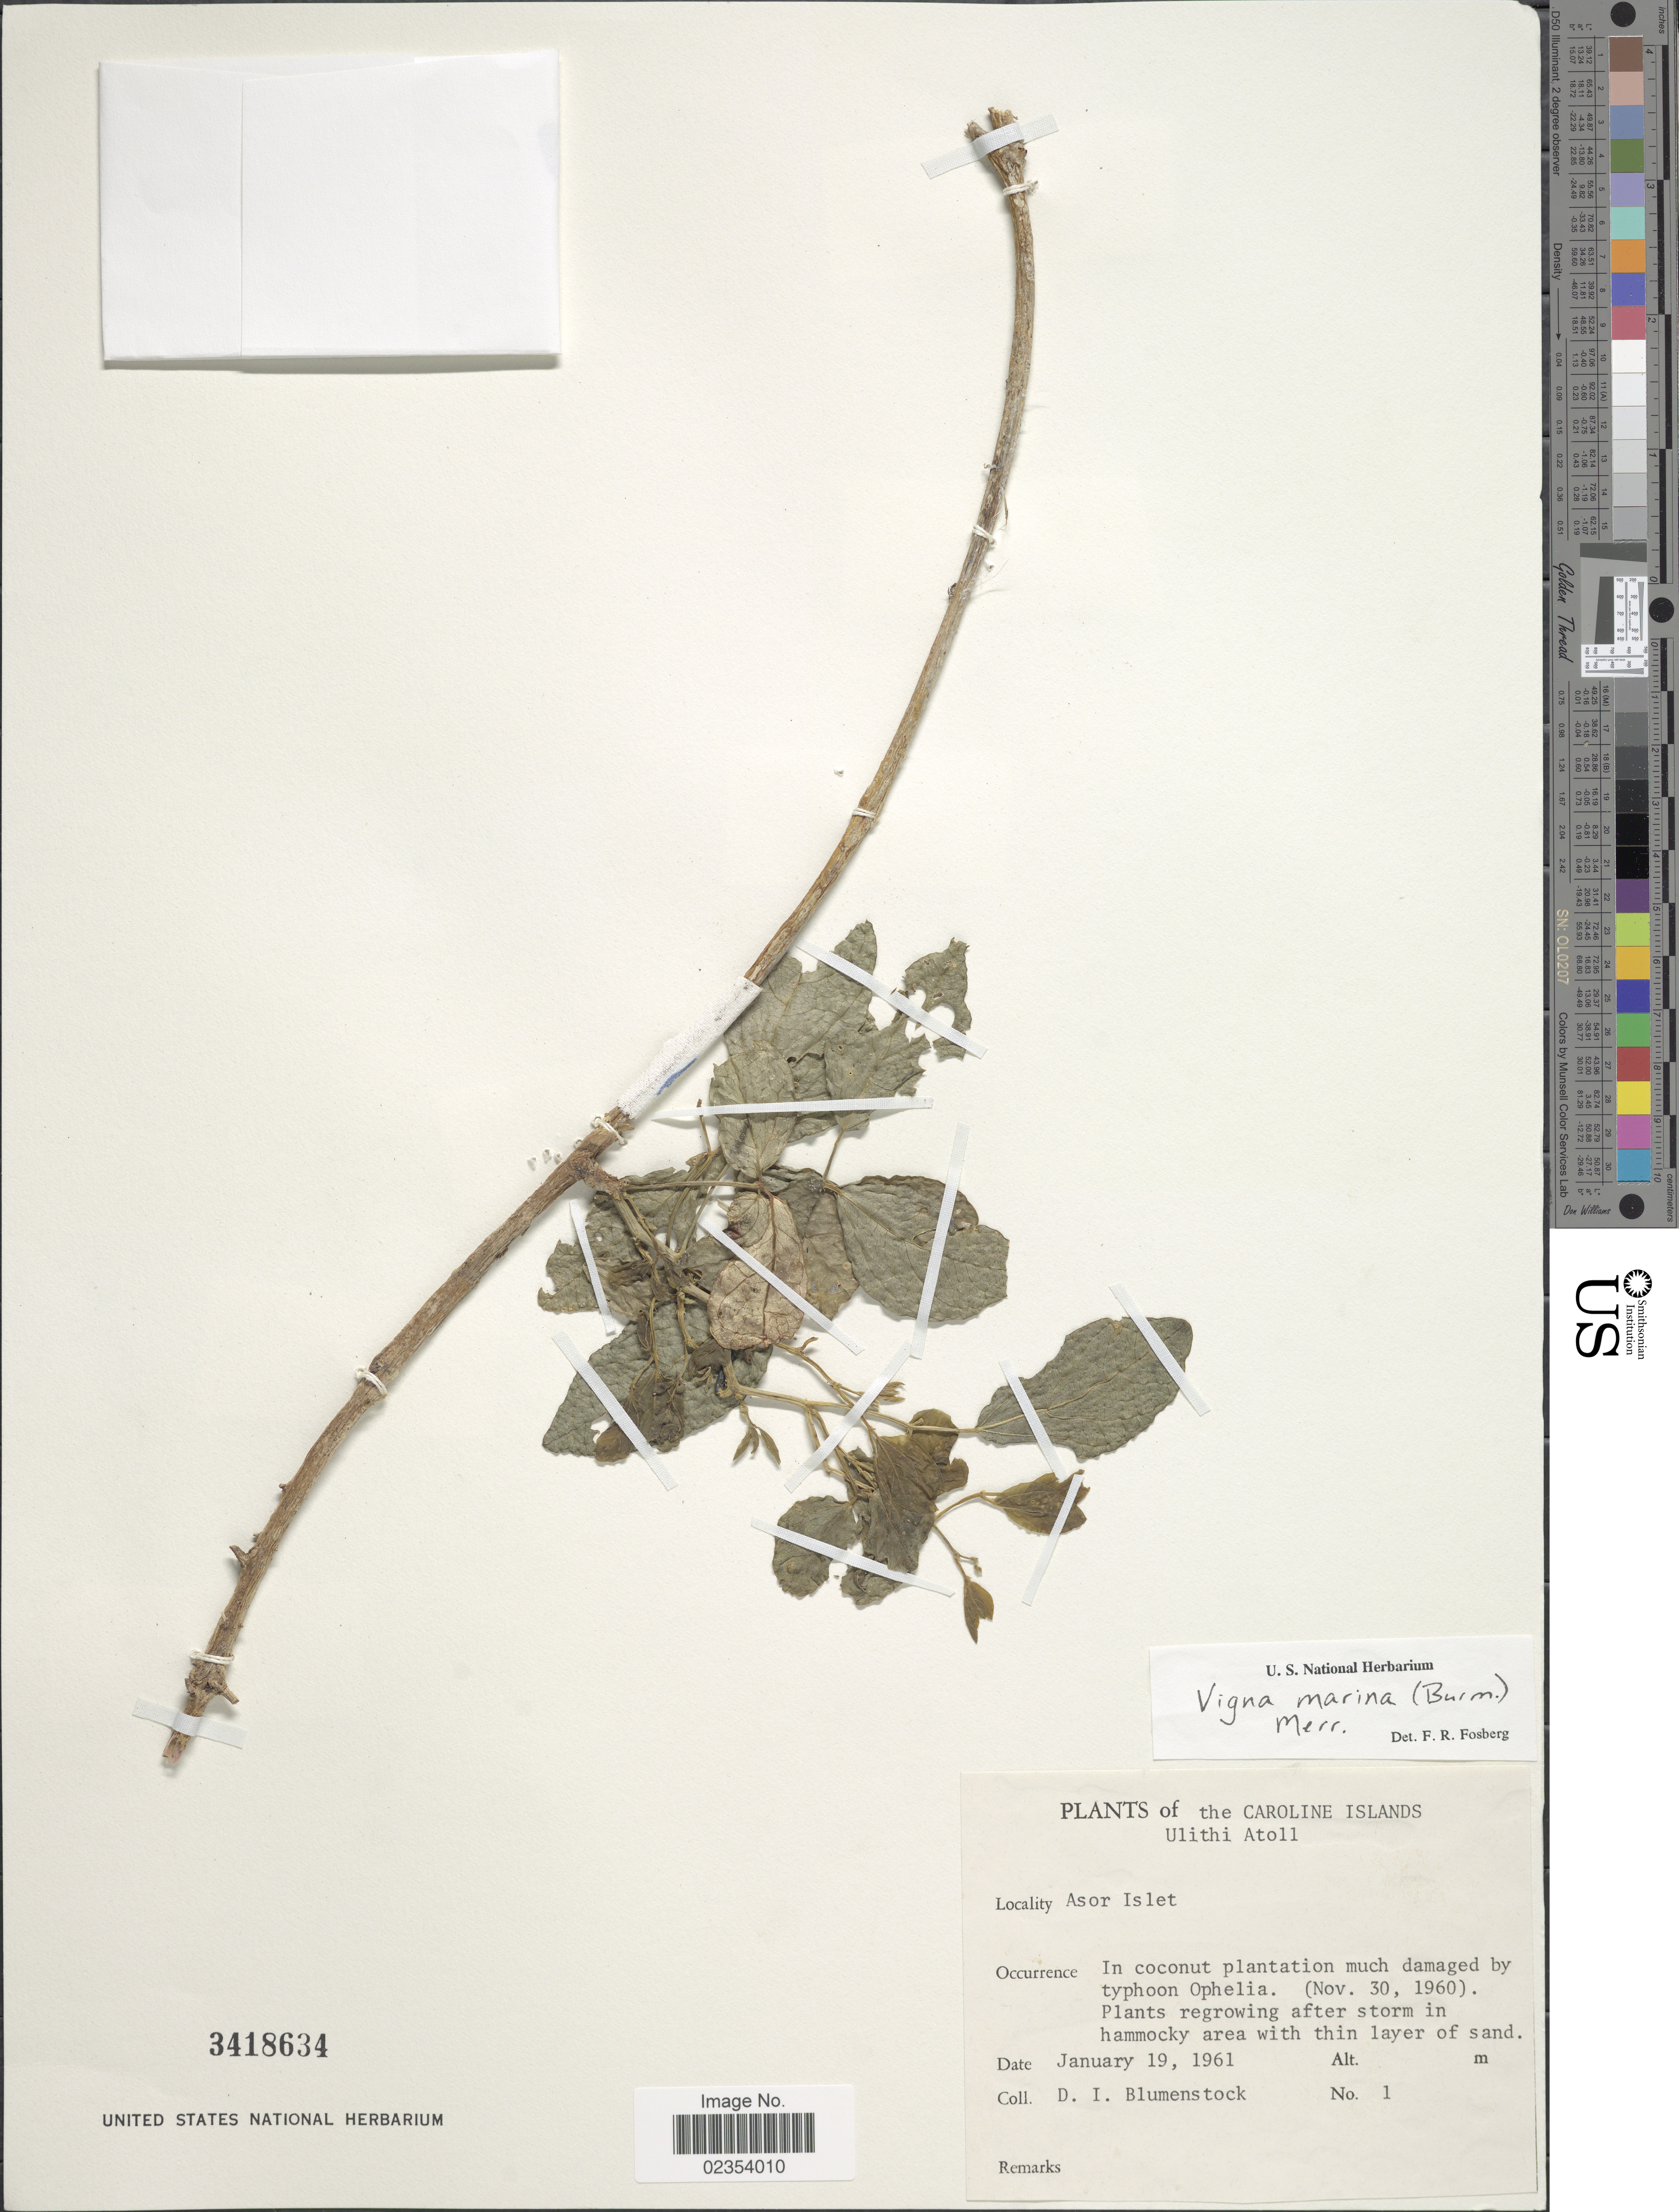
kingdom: Plantae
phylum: Tracheophyta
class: Magnoliopsida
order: Fabales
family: Fabaceae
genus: Vigna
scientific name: Vigna marina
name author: (Burm.) Merr.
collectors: D. Blumenstock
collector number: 1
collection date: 1961-01-19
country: Micronesia, Federated States of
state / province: Yap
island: Ulithi Atoll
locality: Caroline Islands. Ulithi Atoll. Asor Islet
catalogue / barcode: US 3418634